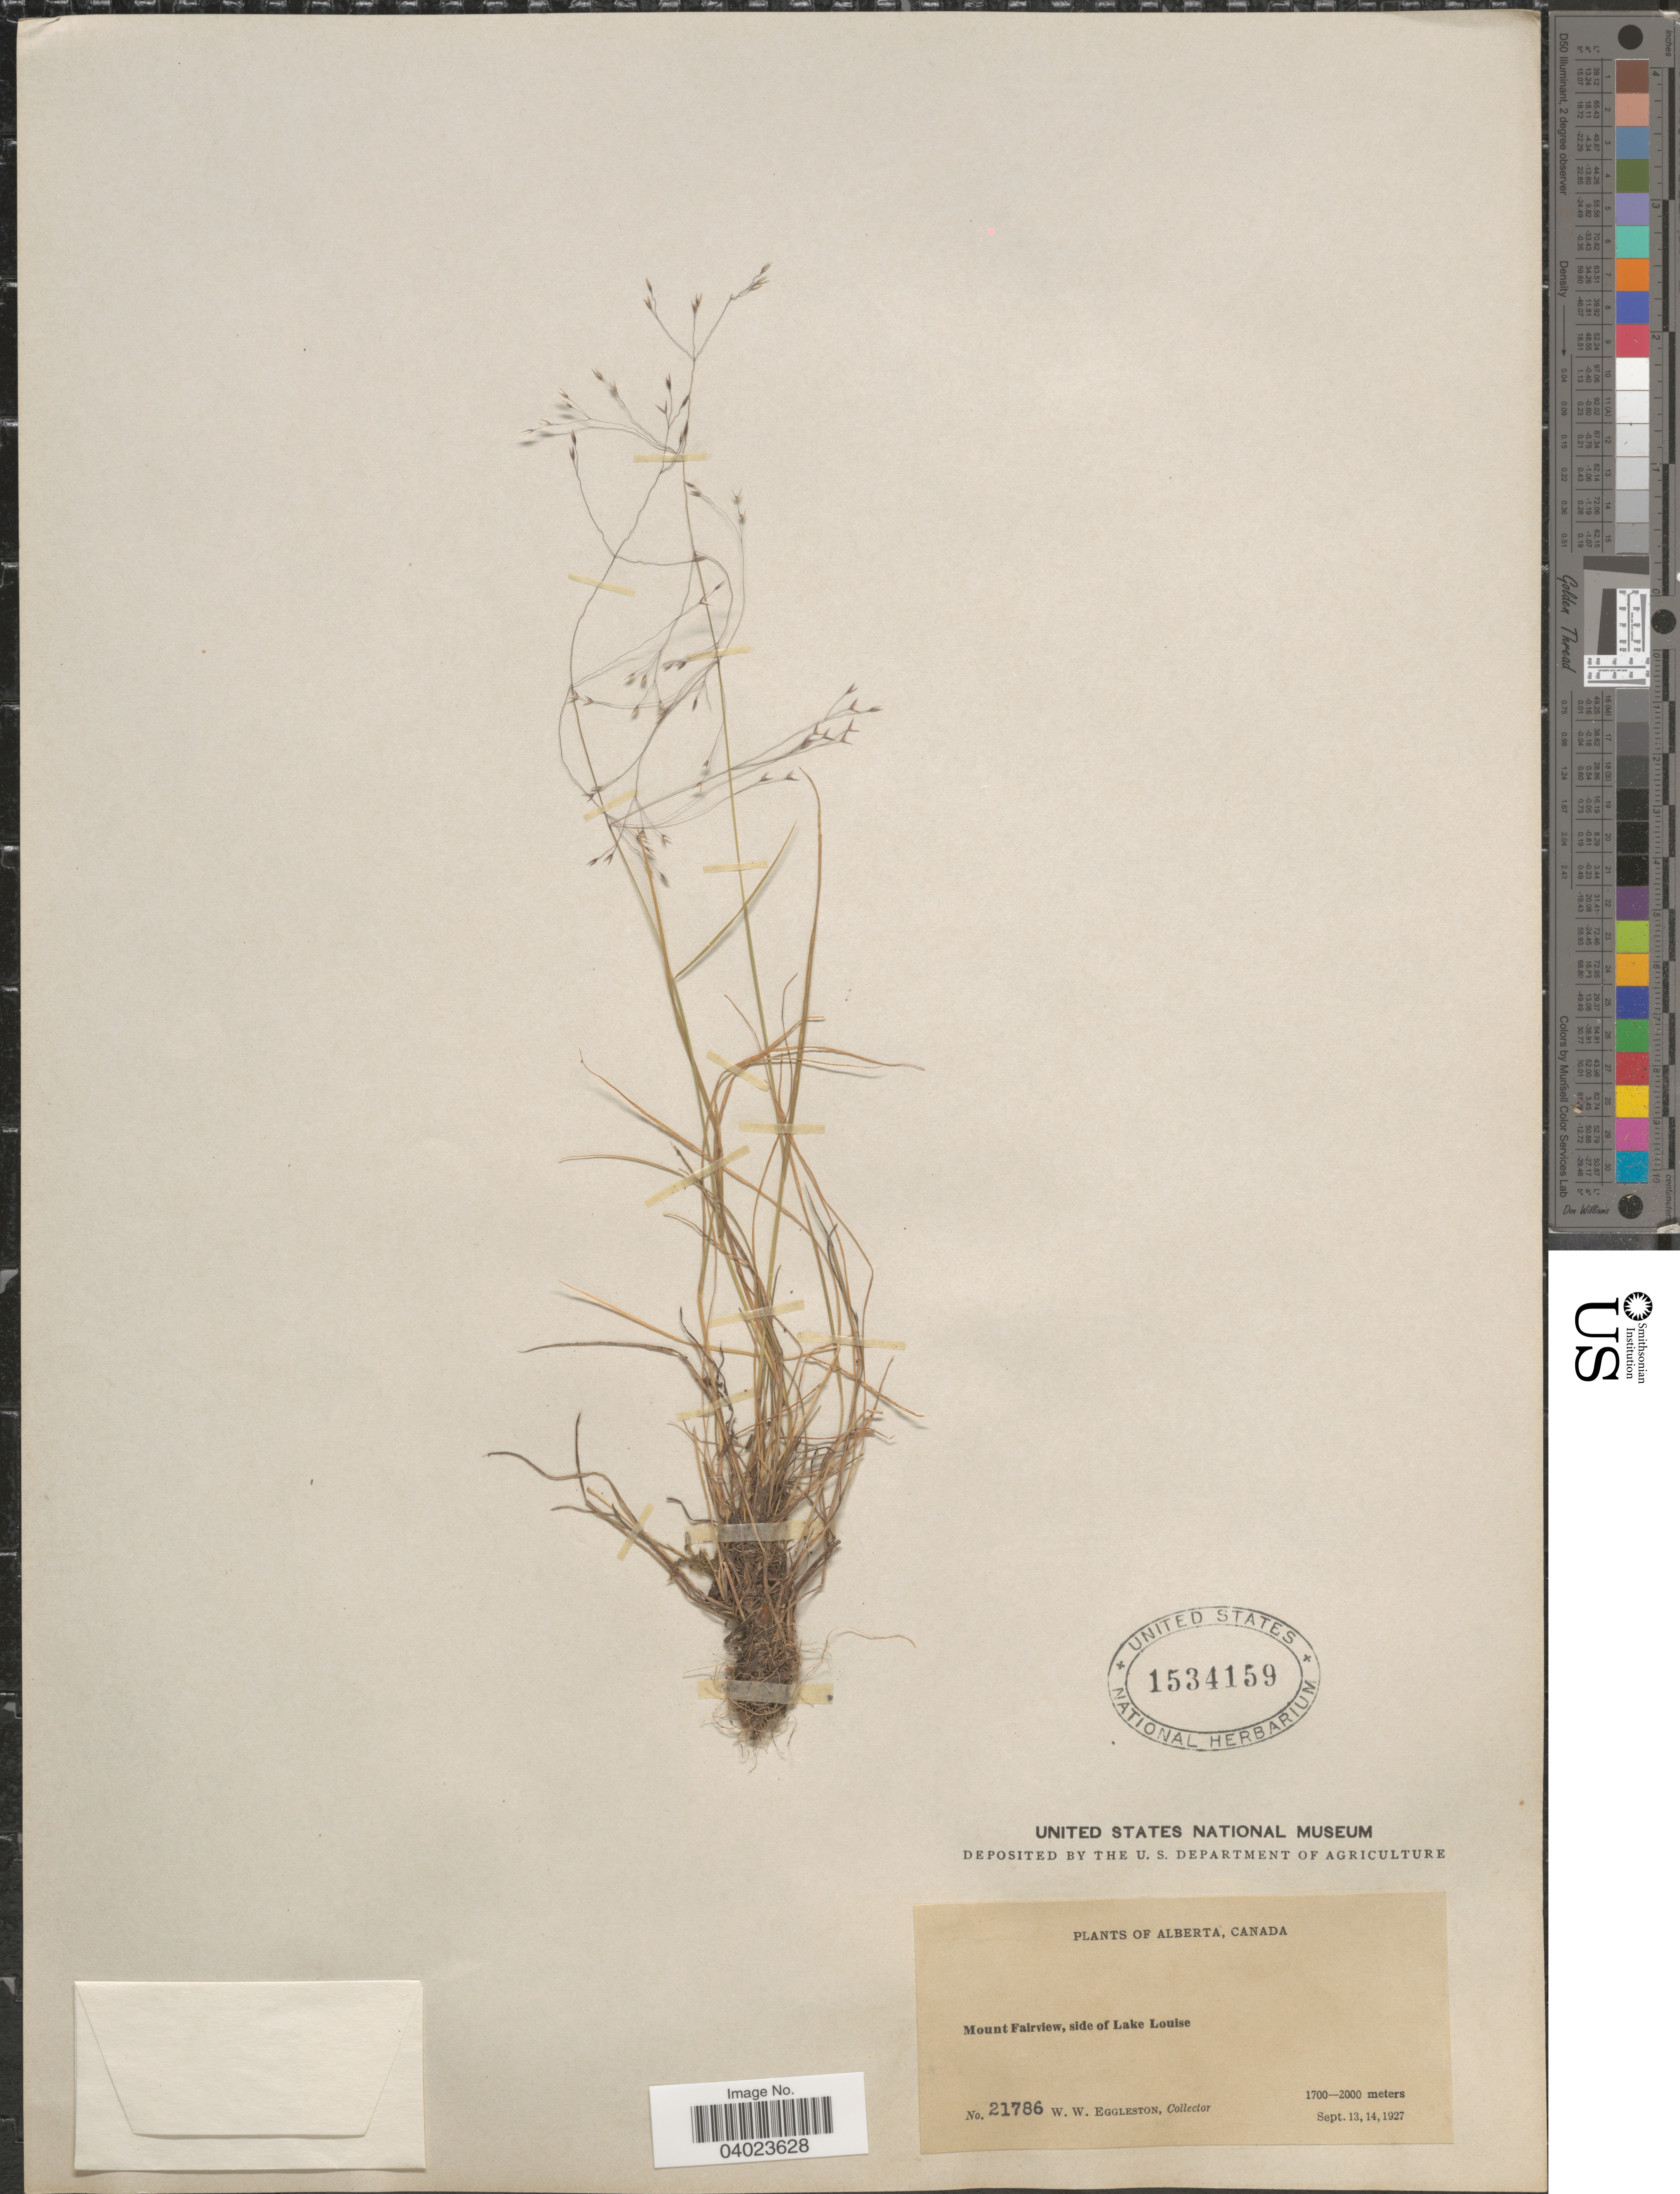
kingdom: Plantae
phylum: Tracheophyta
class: Liliopsida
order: Poales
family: Poaceae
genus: Agrostis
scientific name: Agrostis sp.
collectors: W. W. Eggleston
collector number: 21786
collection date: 1927-09-13/1927-09-14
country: Canada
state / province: Alberta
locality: Mount Fairview, side of Lake Louise.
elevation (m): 1700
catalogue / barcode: US 1534159